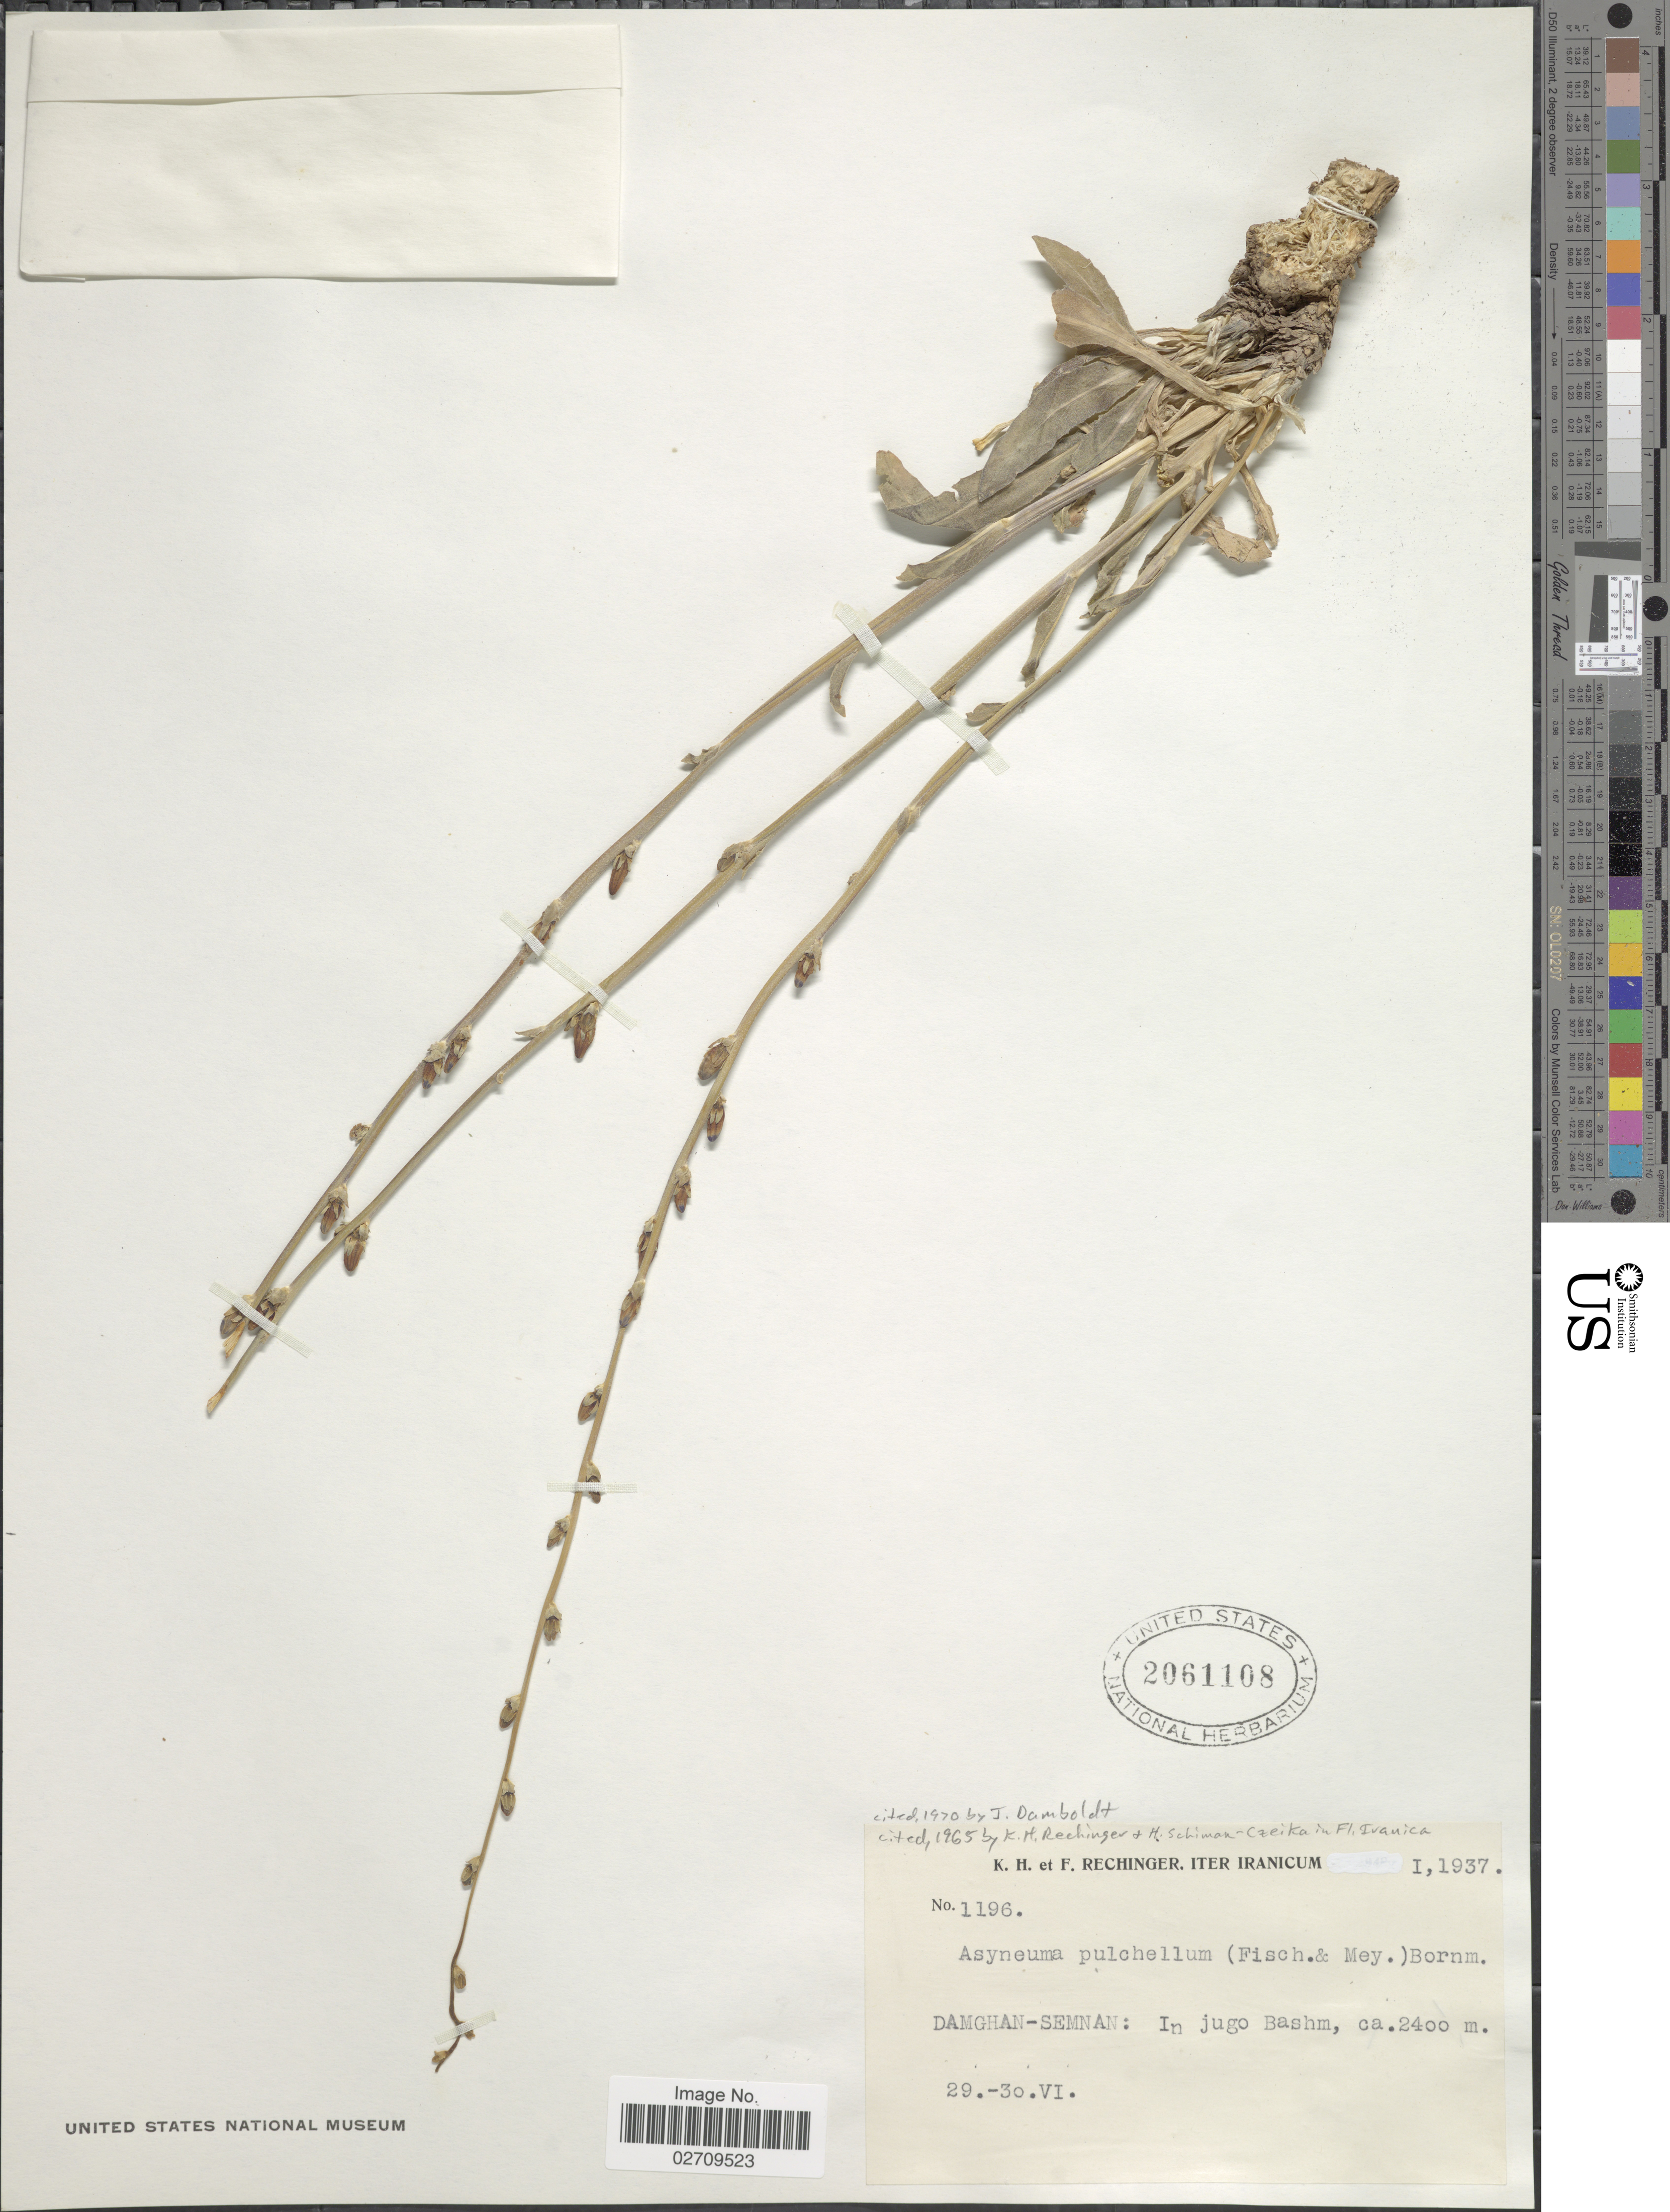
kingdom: Plantae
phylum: Tracheophyta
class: Magnoliopsida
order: Asterales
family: Campanulaceae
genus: Asyneuma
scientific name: Asyneuma pulchellum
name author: (Fisch. & C.A. Mey.) Bornm.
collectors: K. H. Rechinger & F. Rechinger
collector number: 1196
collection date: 1937-06-29/1937-06-30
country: Iran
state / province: Semnan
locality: Damghan-Semnan: In jugo Bashm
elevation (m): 2400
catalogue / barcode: US 2061108